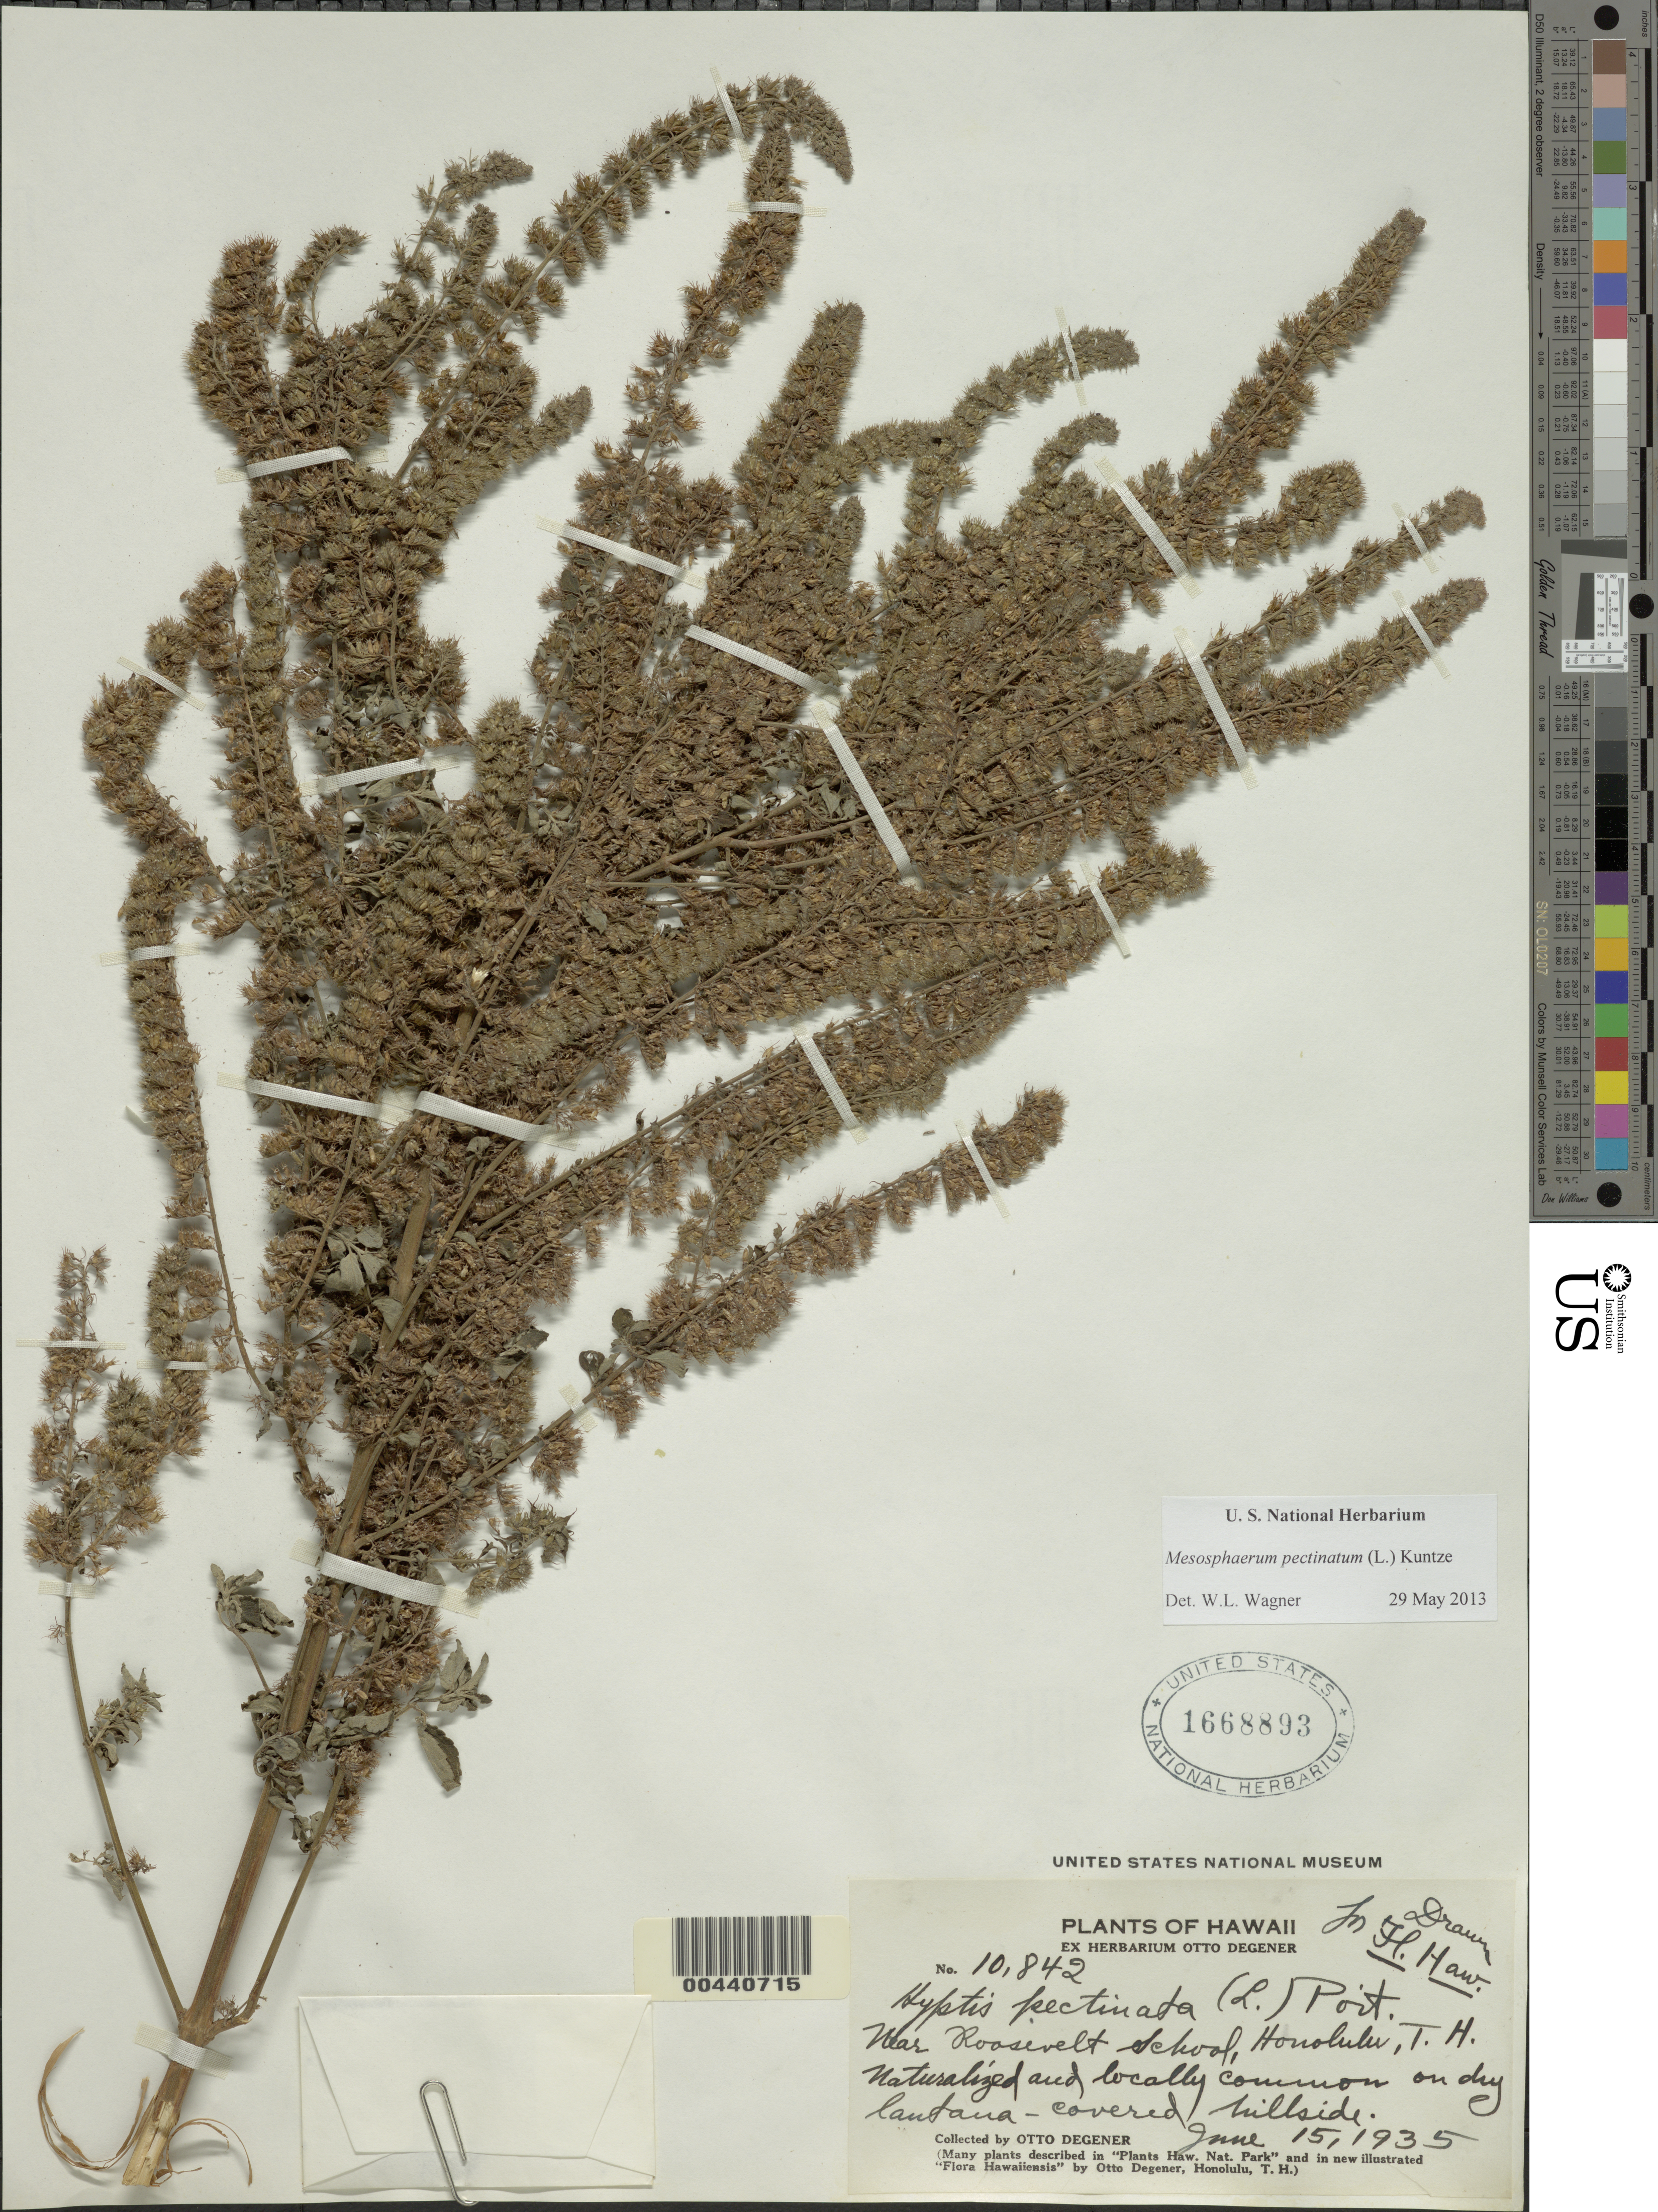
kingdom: Plantae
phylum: Tracheophyta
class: Magnoliopsida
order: Lamiales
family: Lamiaceae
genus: Mesosphaerum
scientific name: Mesosphaerum pectinatum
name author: (L.) Kuntze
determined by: Wagner, W. L., (BOT), Smithsonian Institution - National Museum of Natural History (UNITED STATES)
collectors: O. Degener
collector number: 10842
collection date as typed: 15 Jun 1935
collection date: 1935-06-15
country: United States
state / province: Hawaii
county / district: Honolulu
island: Oahu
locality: Near Roosevelt School, Honolulu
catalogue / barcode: US 1668893